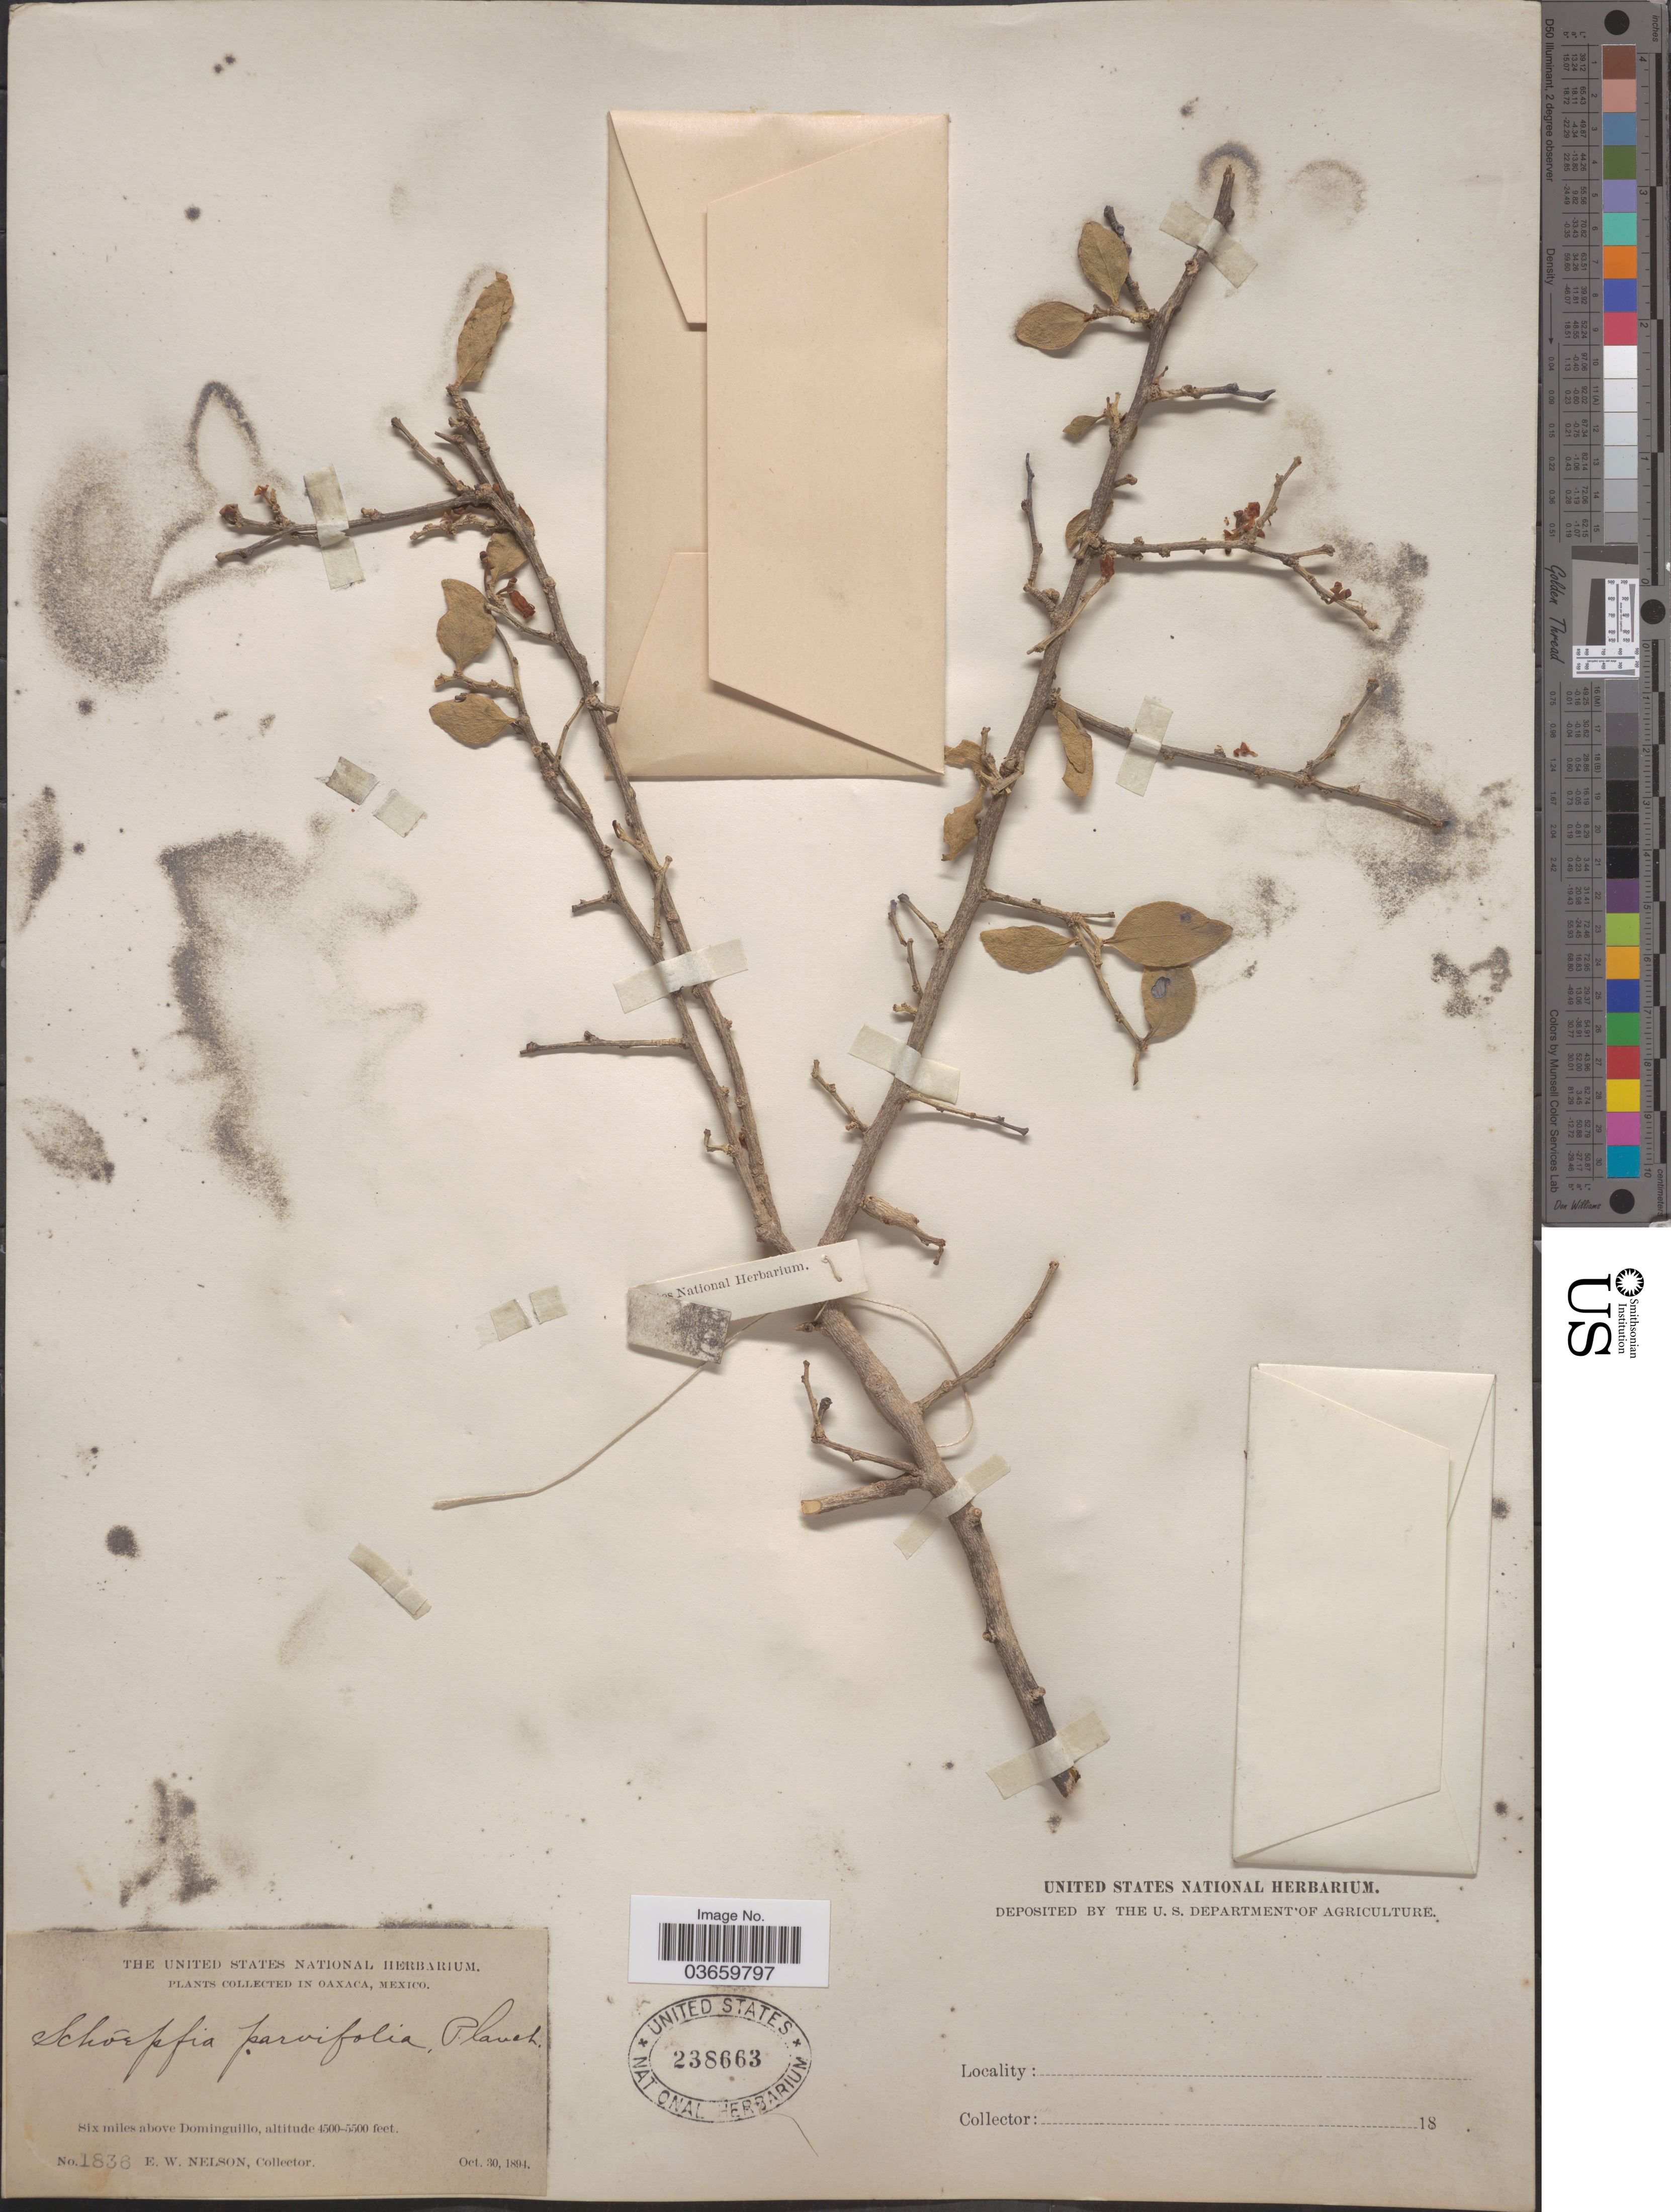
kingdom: Plantae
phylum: Tracheophyta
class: Magnoliopsida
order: Santalales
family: Schoepfiaceae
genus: Schoepfia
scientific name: Schoepfia parvifolia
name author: Planch.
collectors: E. W. Nelson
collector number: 1836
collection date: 1894-10-30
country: Mexico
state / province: Oaxaca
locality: Six miles above Dominguillo.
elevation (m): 1372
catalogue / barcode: US 238663